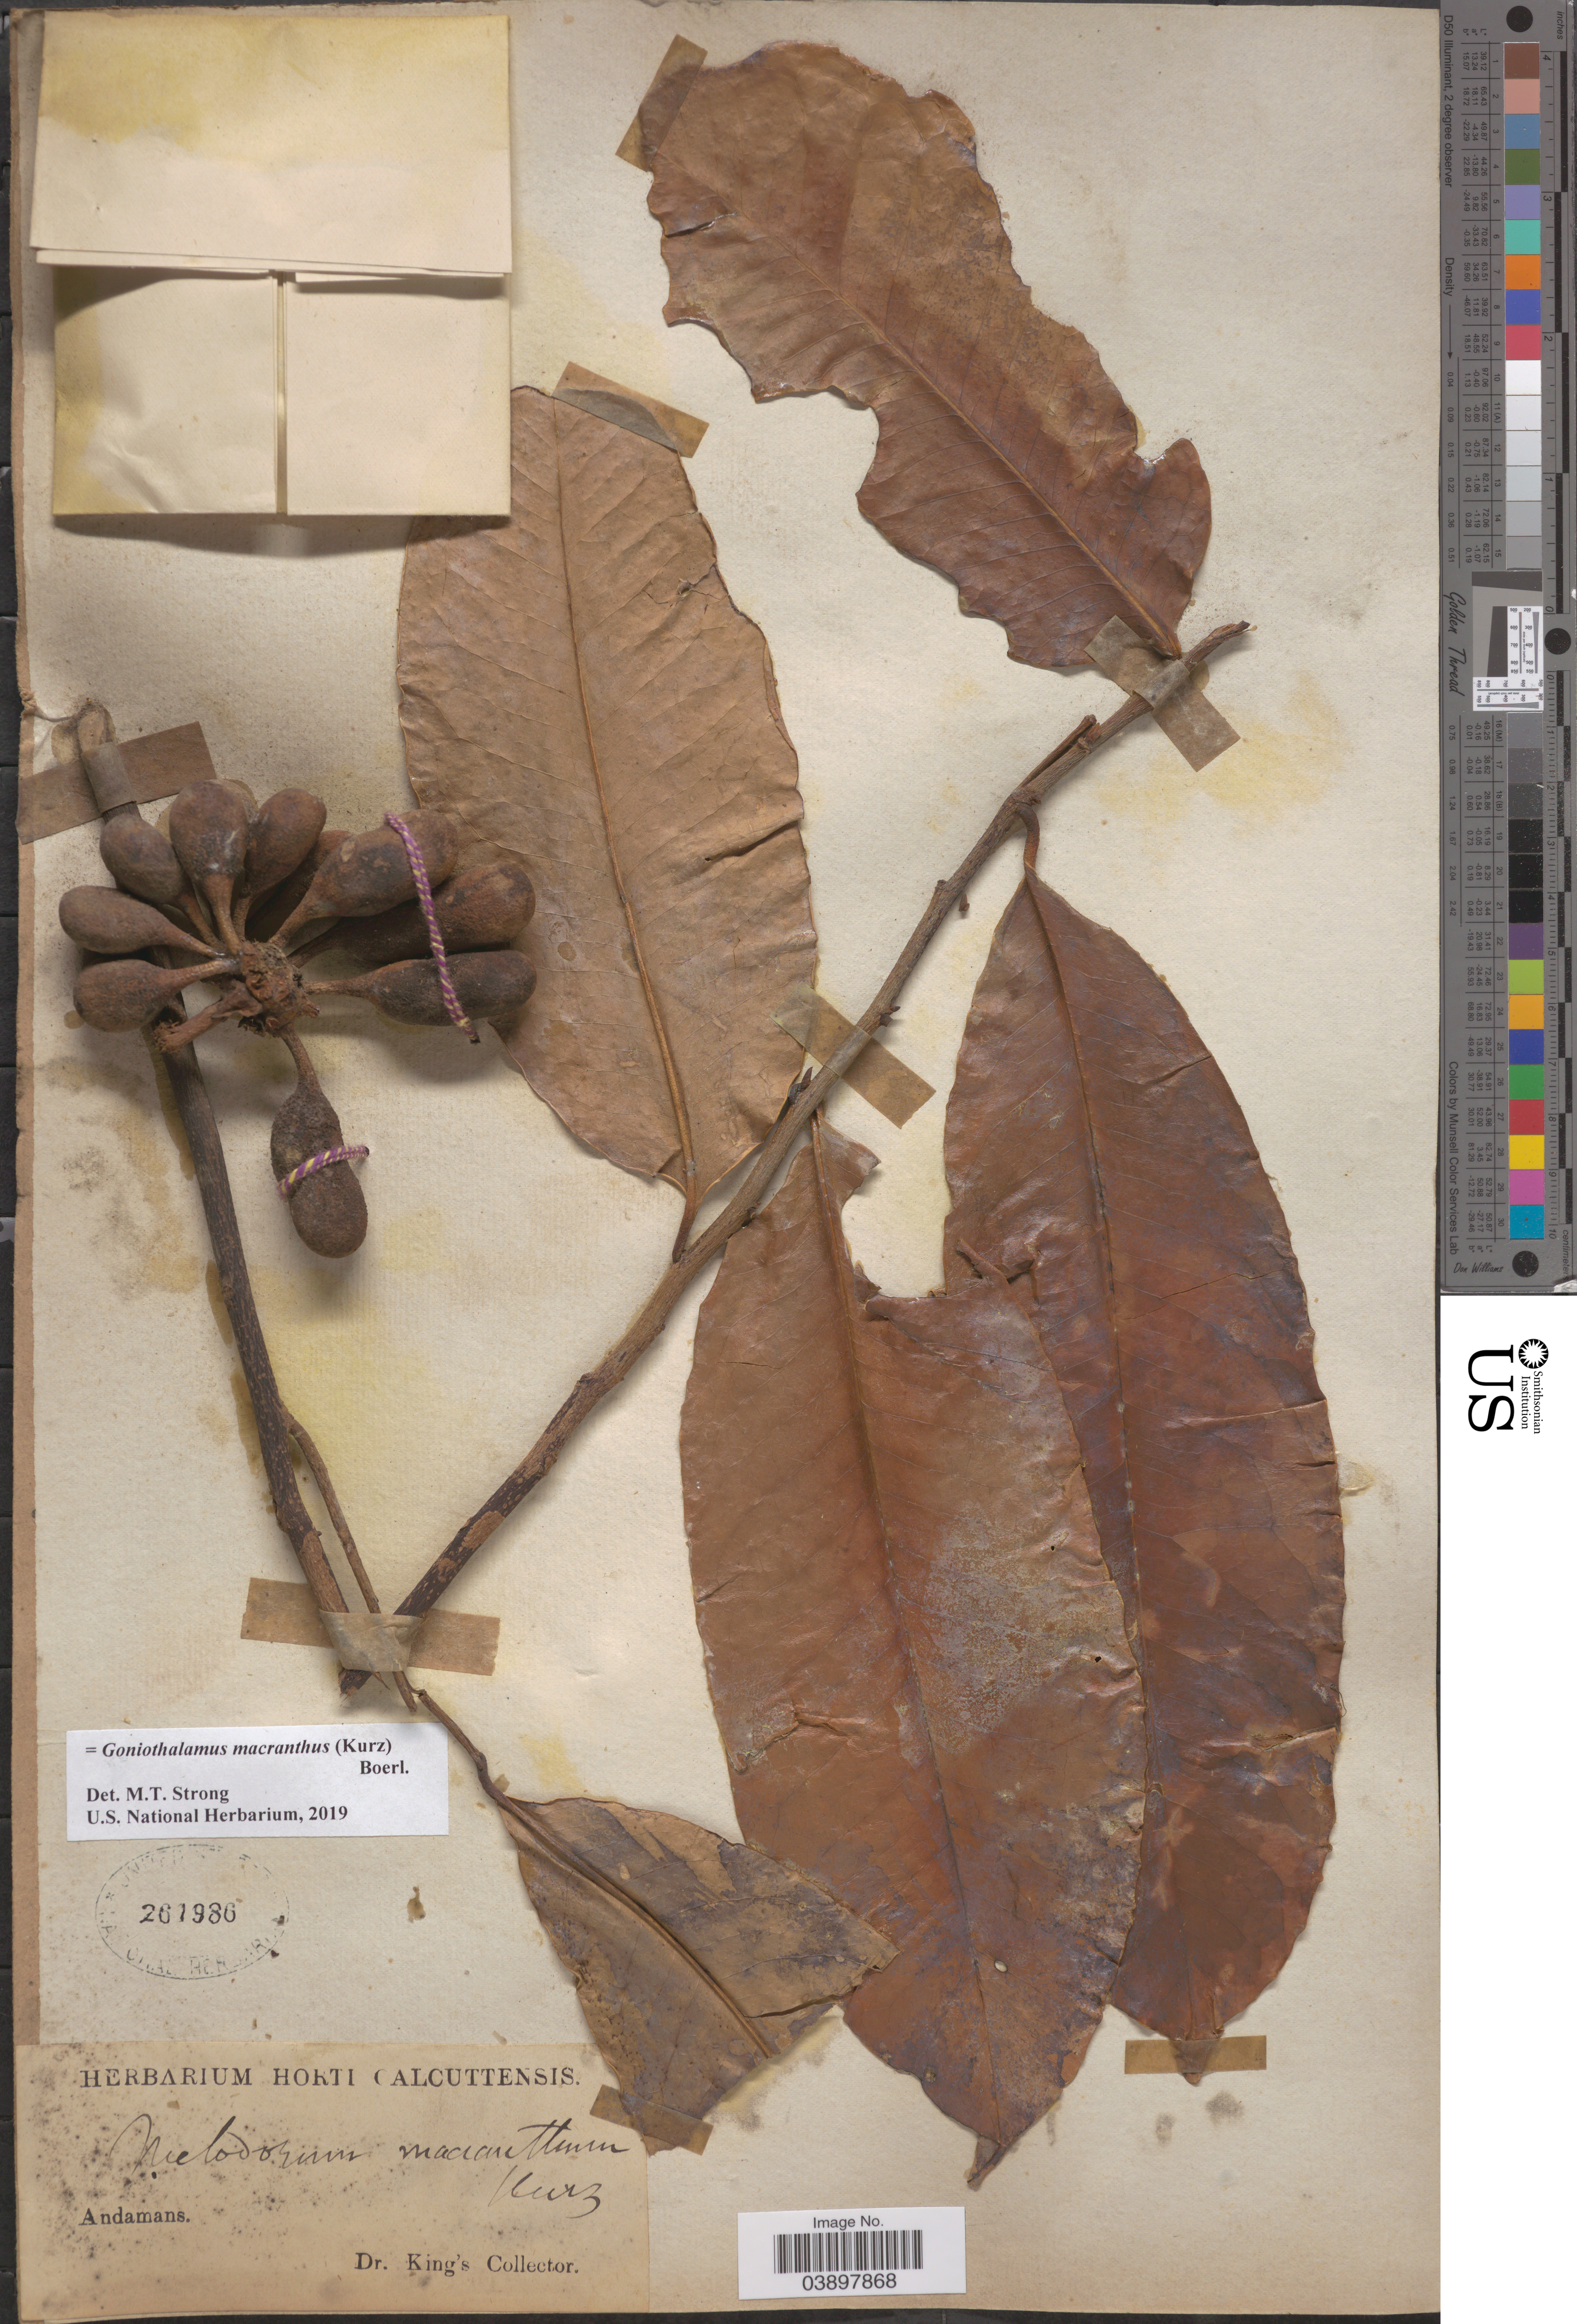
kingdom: Plantae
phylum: Tracheophyta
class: Magnoliopsida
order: Magnoliales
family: Annonaceae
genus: Goniothalamus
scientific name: Goniothalamus macranthus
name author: (Kurz) Boerl.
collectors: Dr. King's collector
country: India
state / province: Andaman and Nicobar Islands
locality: Andamans.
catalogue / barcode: US 261986